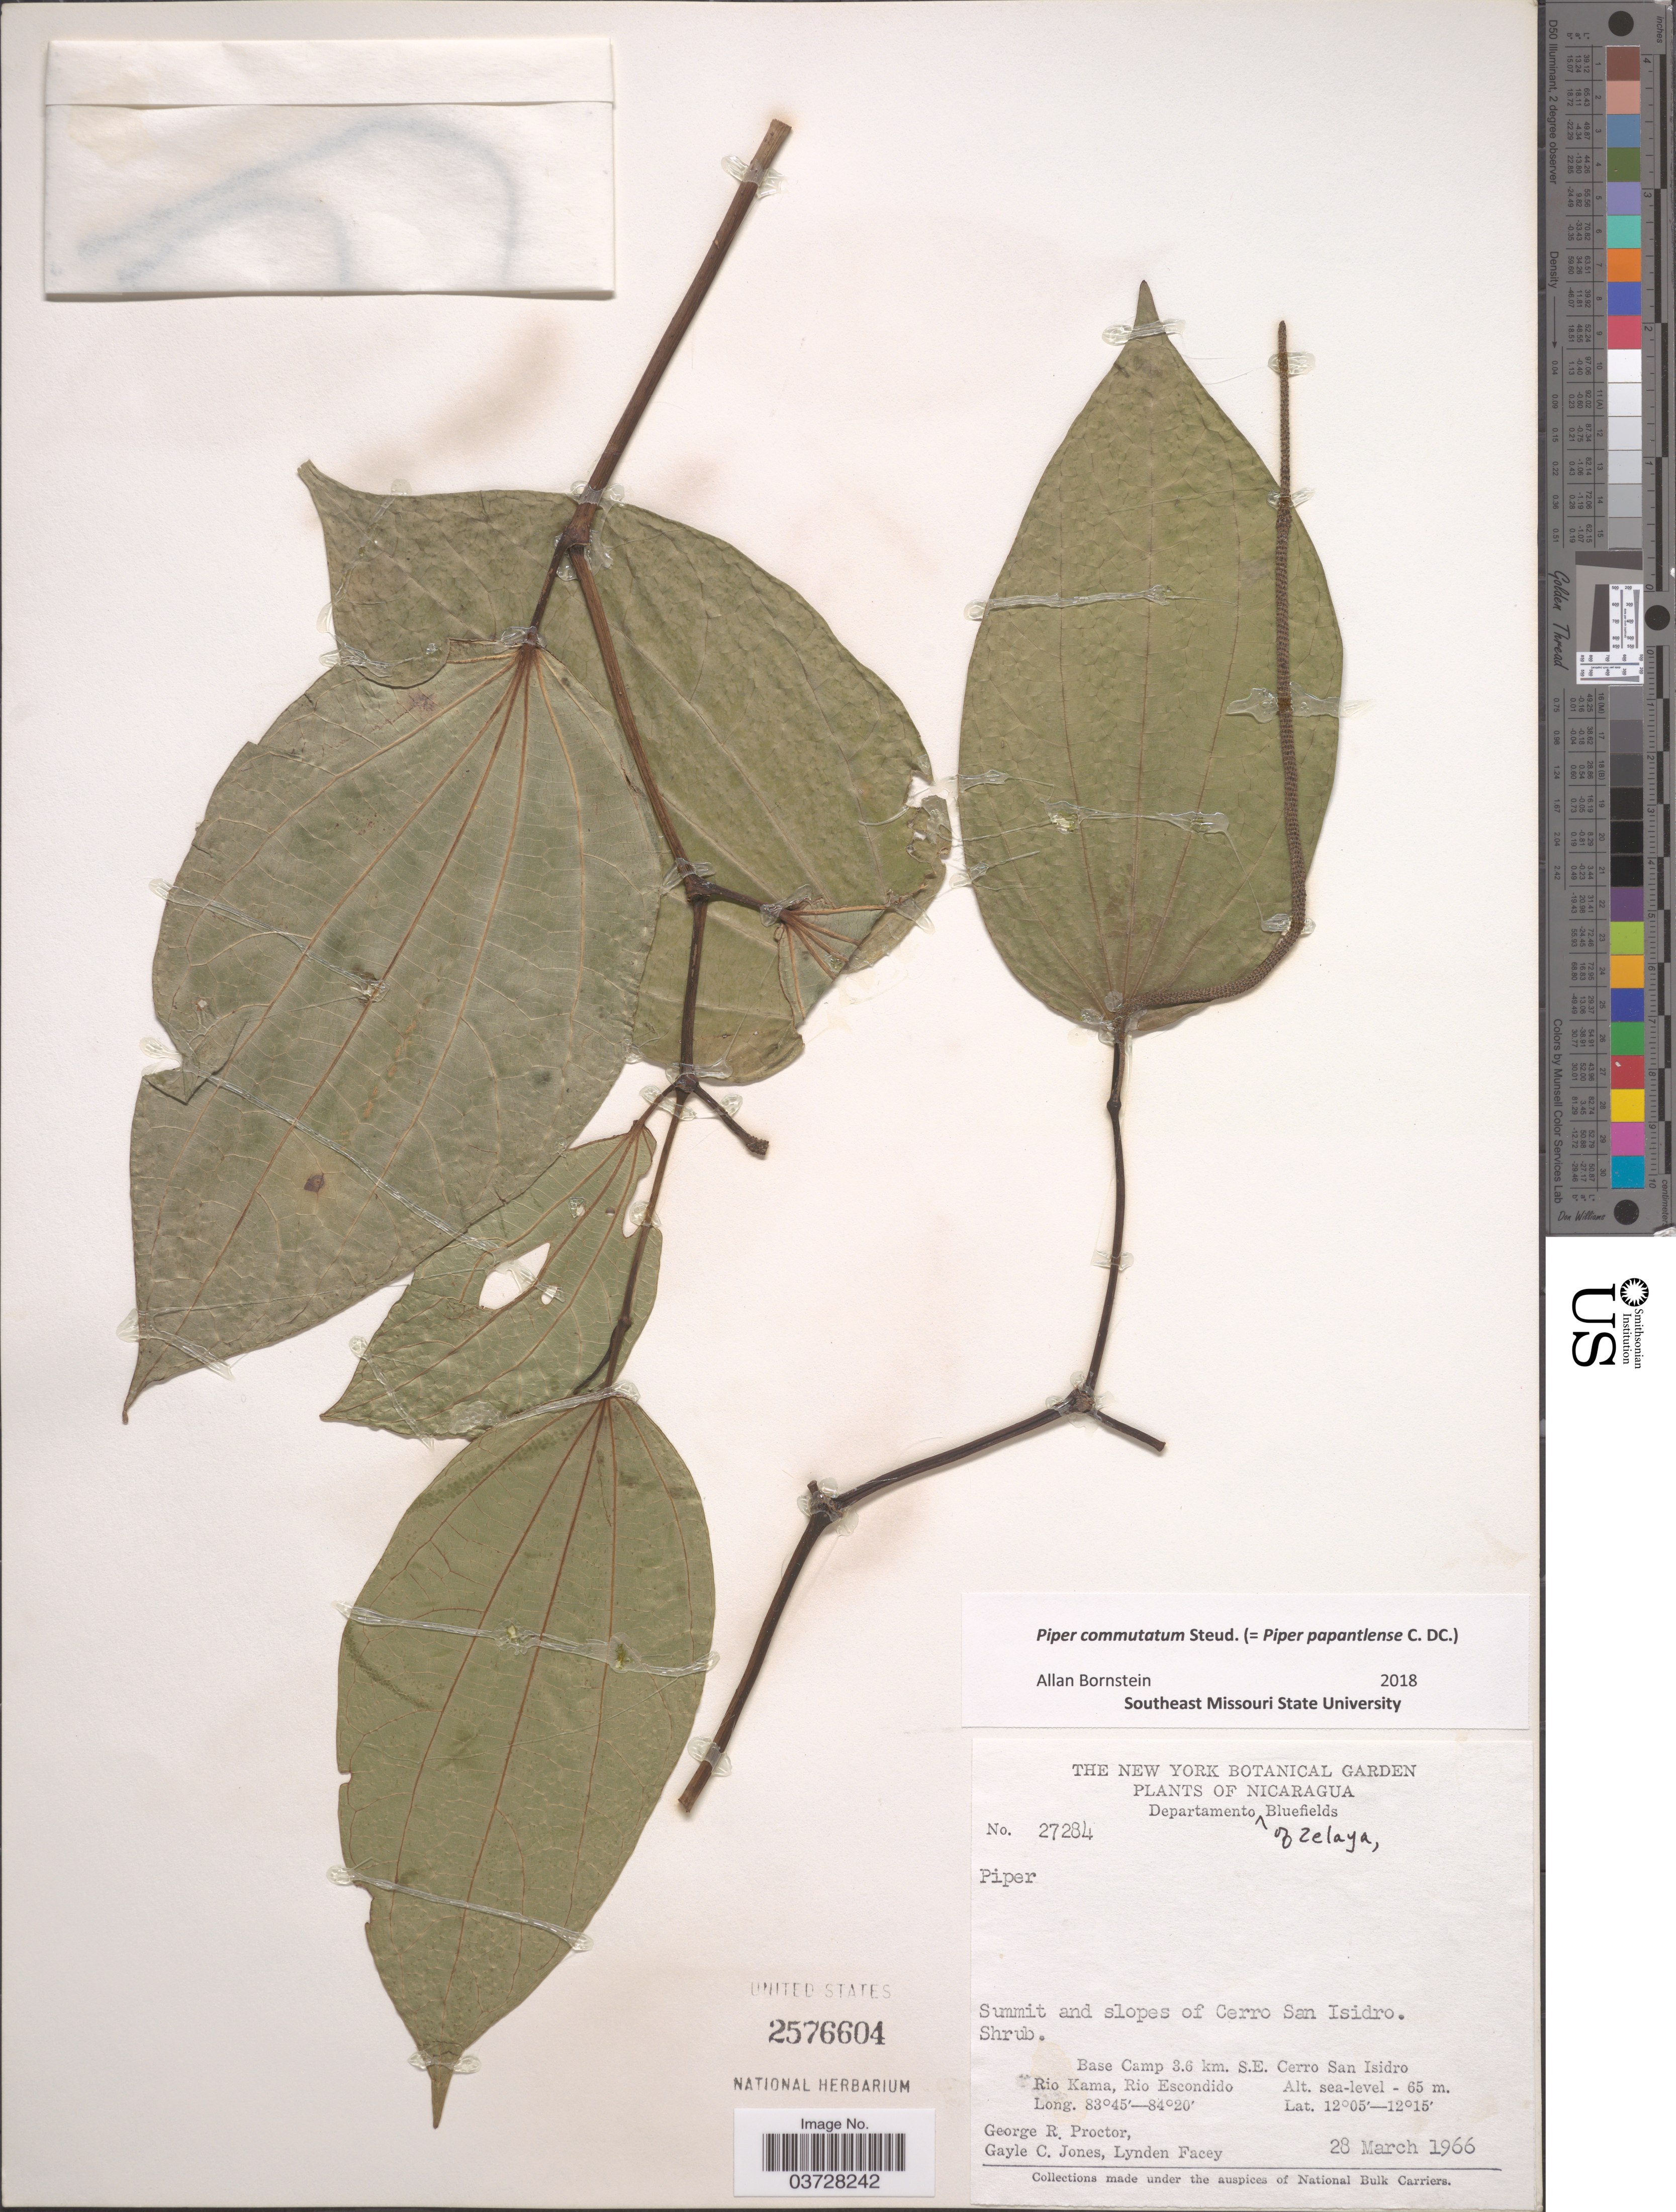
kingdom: Plantae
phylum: Tracheophyta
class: Magnoliopsida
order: Piperales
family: Piperaceae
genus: Piper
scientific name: Piper commutatum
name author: Steud.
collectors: G. R. Proctor, G. C. Jones & L. Facey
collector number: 27284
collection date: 1966-03-28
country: Nicaragua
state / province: Atlántico Sur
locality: Departamento of Zelaya, Bluefields. Summit and slopes of Cerro San Isidro. Base Camp 3.6 km. S.E. Cerro San Isidro. Rio Kama, Rio Escondido.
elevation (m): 0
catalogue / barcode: US 2576604